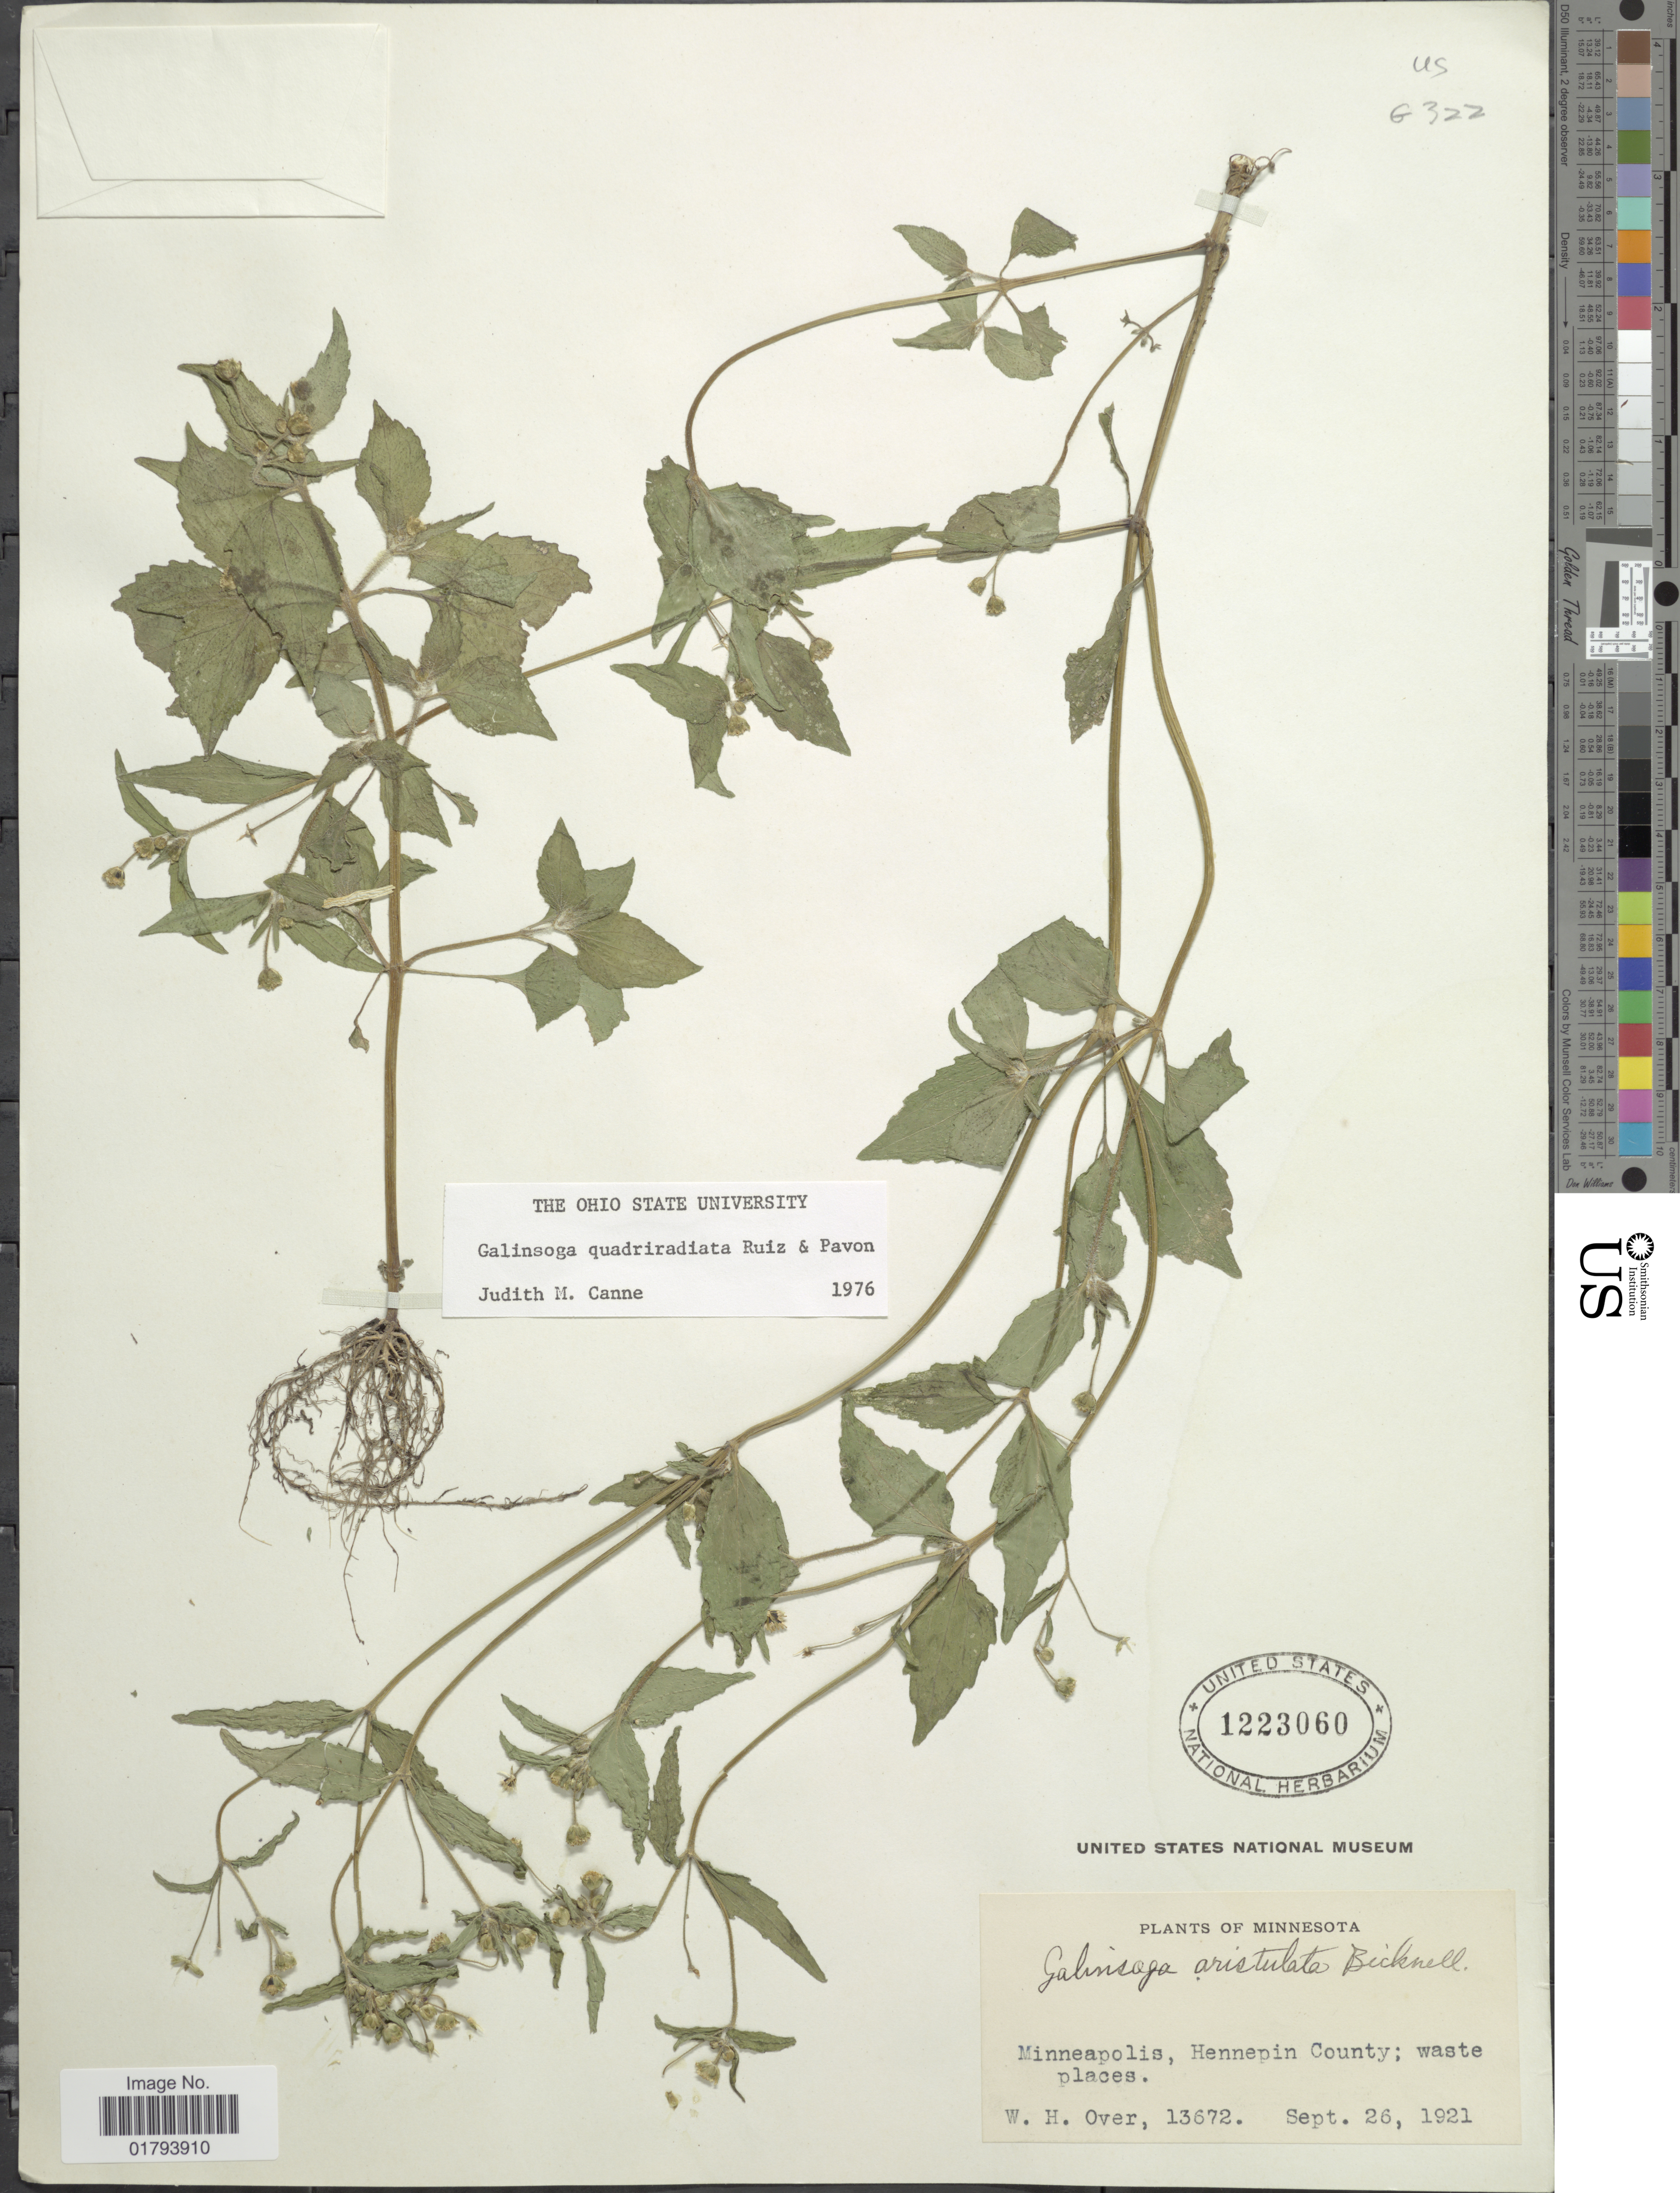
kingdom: Plantae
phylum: Tracheophyta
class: Magnoliopsida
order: Asterales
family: Asteraceae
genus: Galinsoga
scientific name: Galinsoga quadriradiata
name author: Ruiz & Pav.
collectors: W. Over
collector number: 13672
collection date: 1921-09-26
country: United States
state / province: Minnesota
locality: Minneapolis, Hennepin County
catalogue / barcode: US 1223060